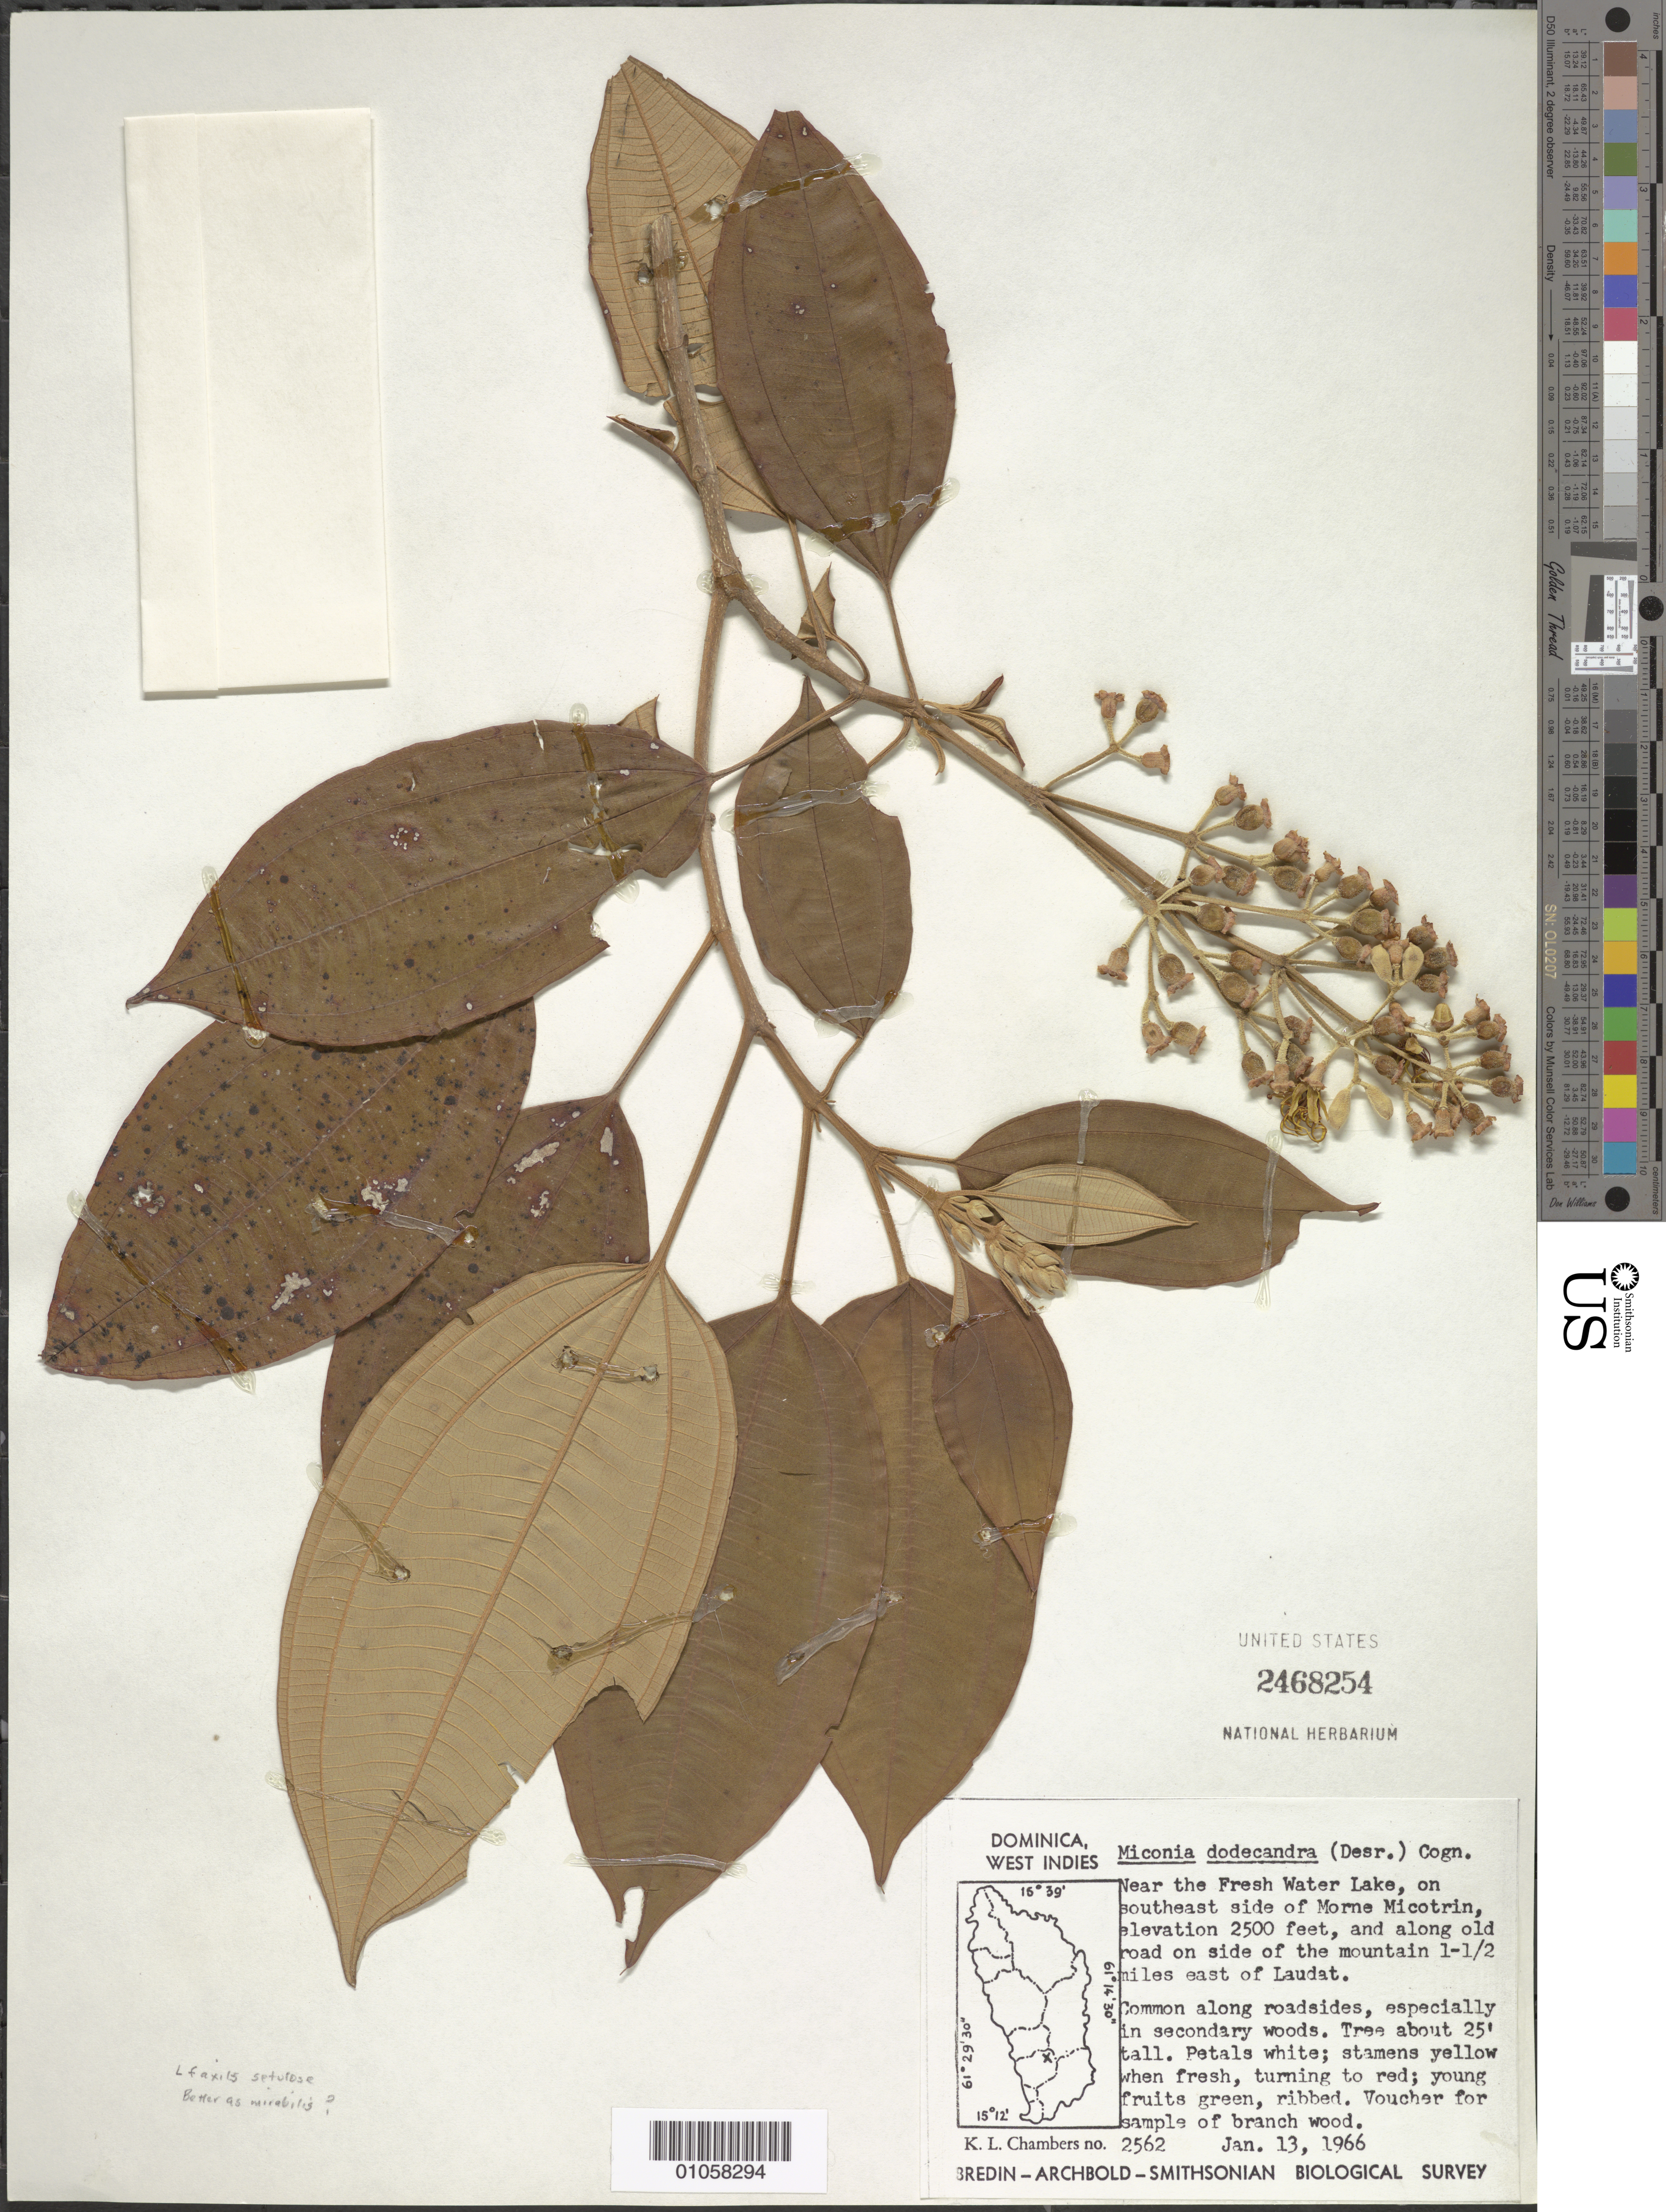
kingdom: Plantae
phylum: Tracheophyta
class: Magnoliopsida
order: Myrtales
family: Melastomataceae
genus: Miconia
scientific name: Miconia dodecandra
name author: Cogn.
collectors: K. L. Chambers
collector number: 2562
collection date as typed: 13 Jan 1966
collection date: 1966-01-13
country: Dominica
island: Dominica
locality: Fresh Water Lake, on SE side of Morne Micotrin, and along old road on side of mountain 1.5 miles E of Laudat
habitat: Common along roadsides, especially in secondary woods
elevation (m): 762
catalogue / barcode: US 2468254